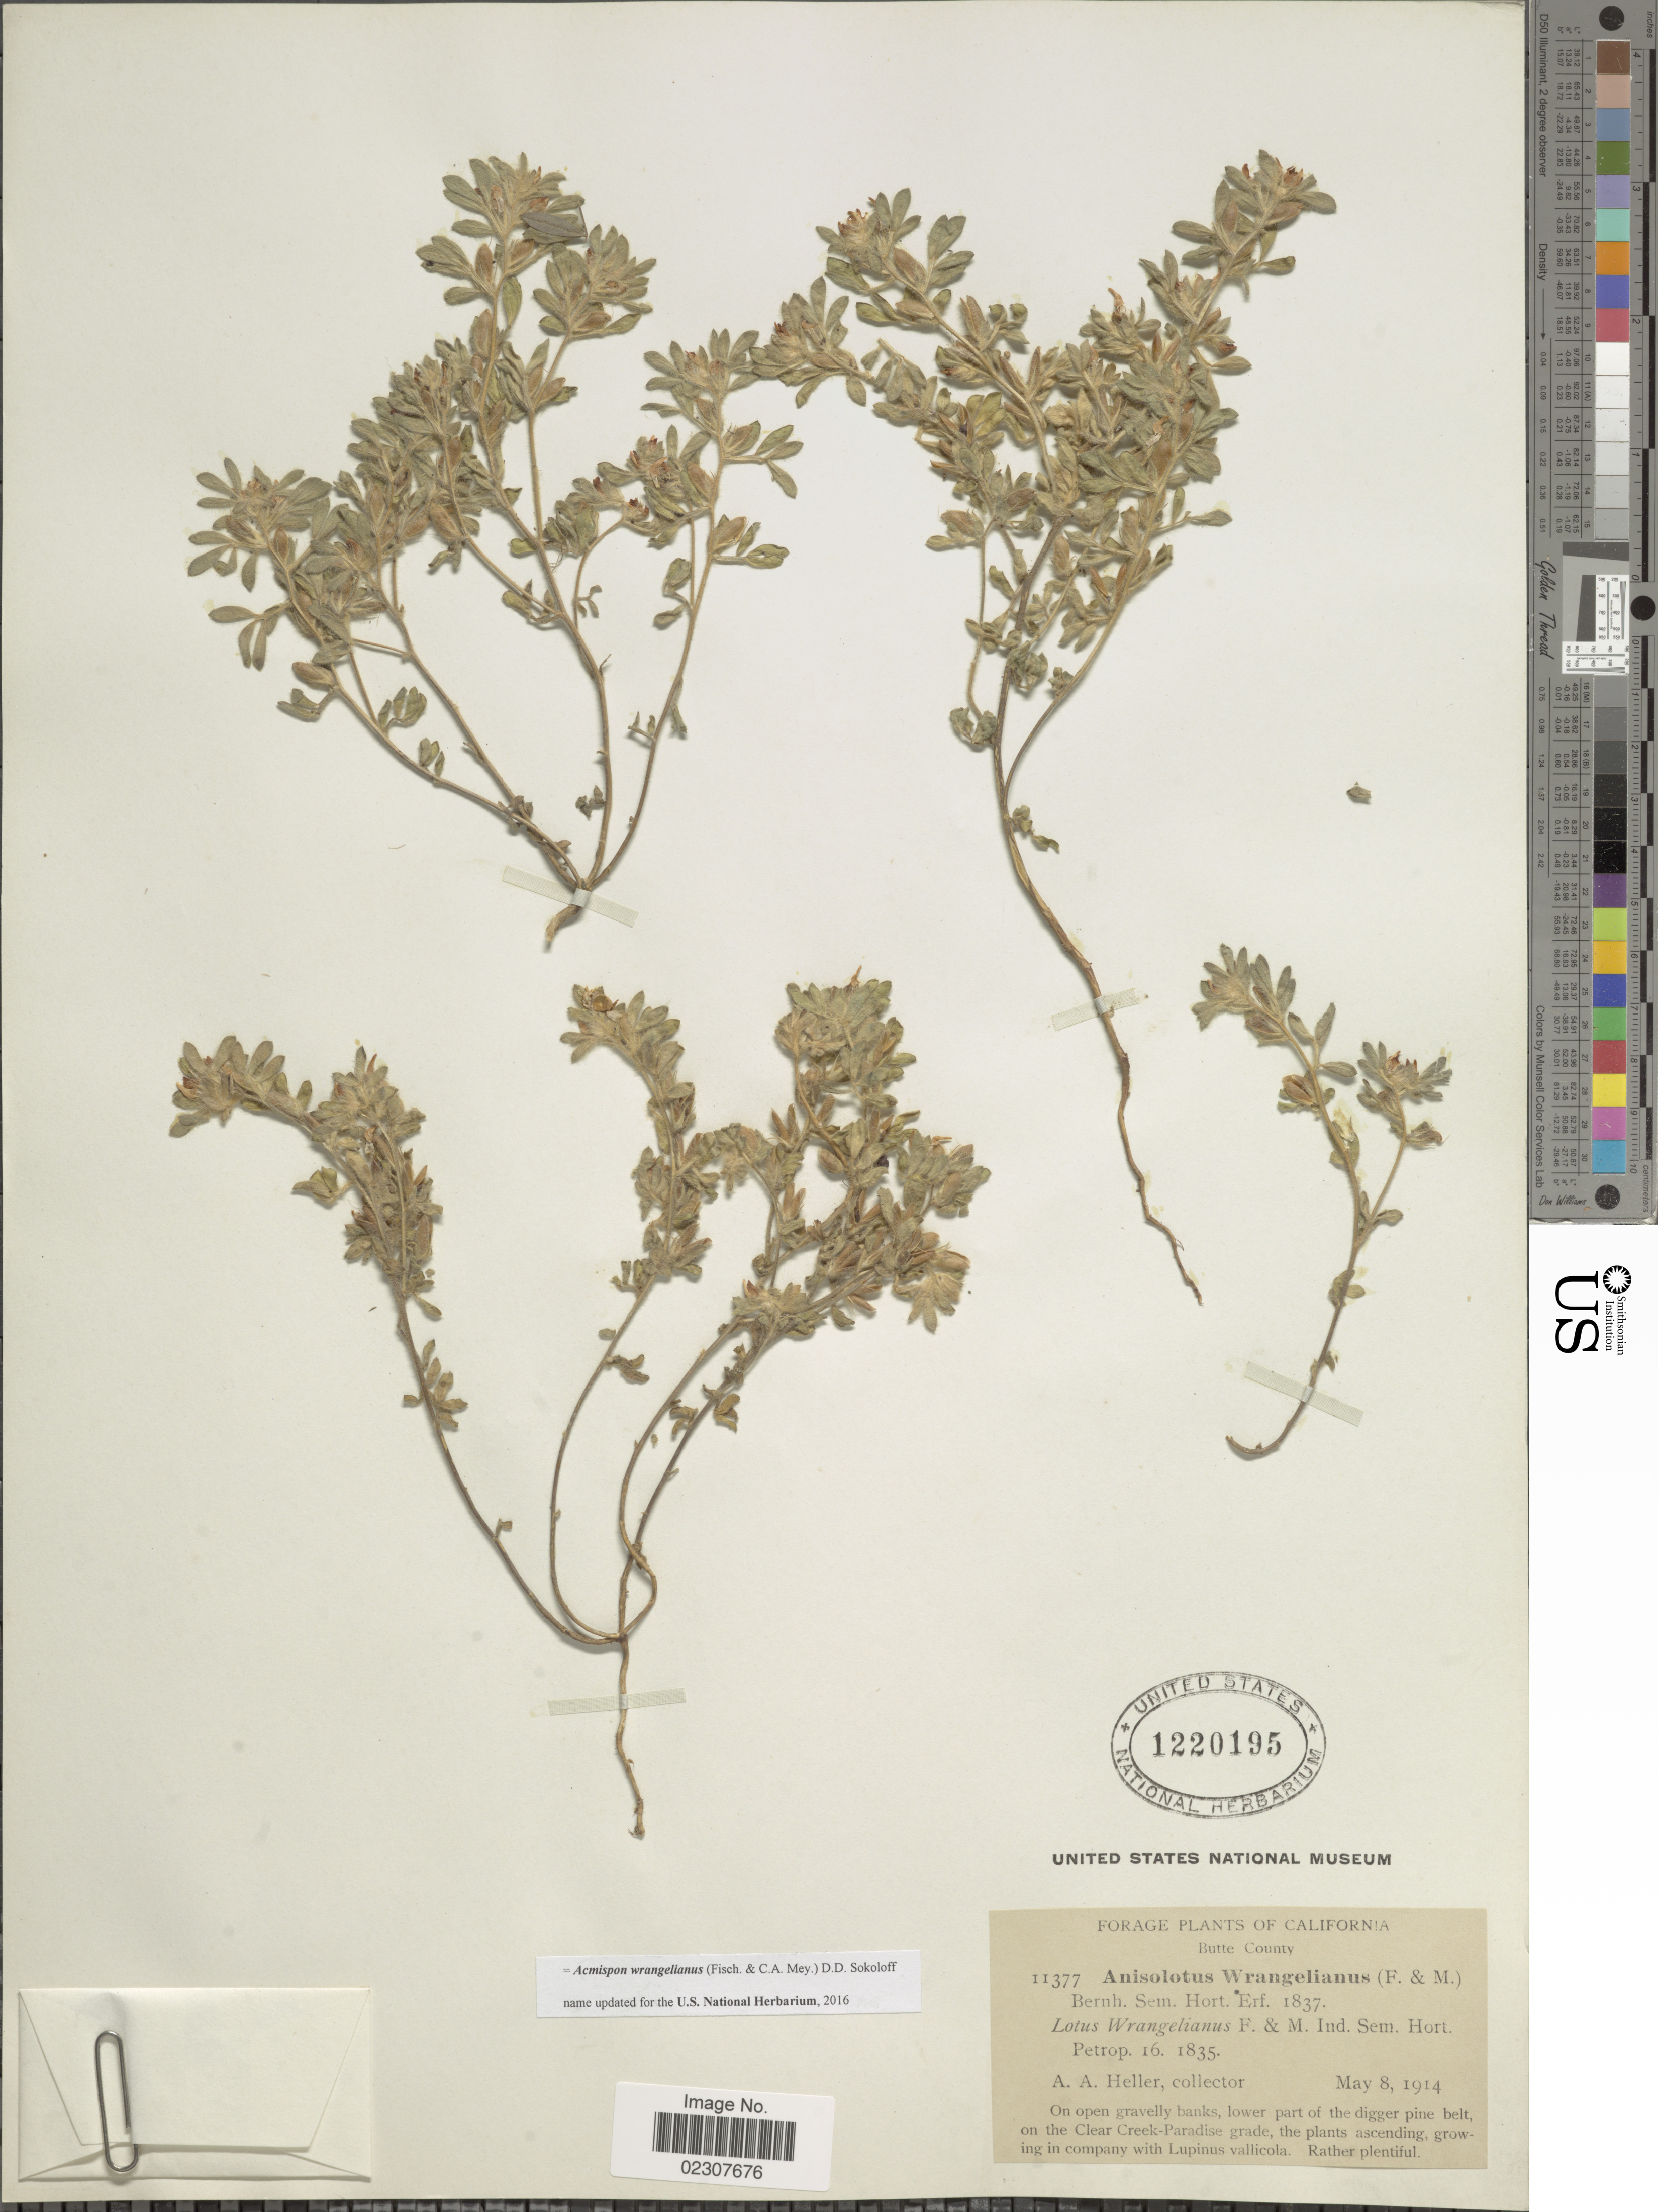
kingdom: Plantae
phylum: Tracheophyta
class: Magnoliopsida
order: Fabales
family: Fabaceae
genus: Acmispon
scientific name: Acmispon wrangelianus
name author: (Fisch. & C.A. Mey.) D.D. Sokoloff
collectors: A. A. Heller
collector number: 11377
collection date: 1914-05-08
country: United States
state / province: California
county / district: Butte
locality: Forage of California, Butte County, On open gravelly banks, lower part of the digger pine belt, on the Clear Creek-Paradise grade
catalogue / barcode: US 1220195